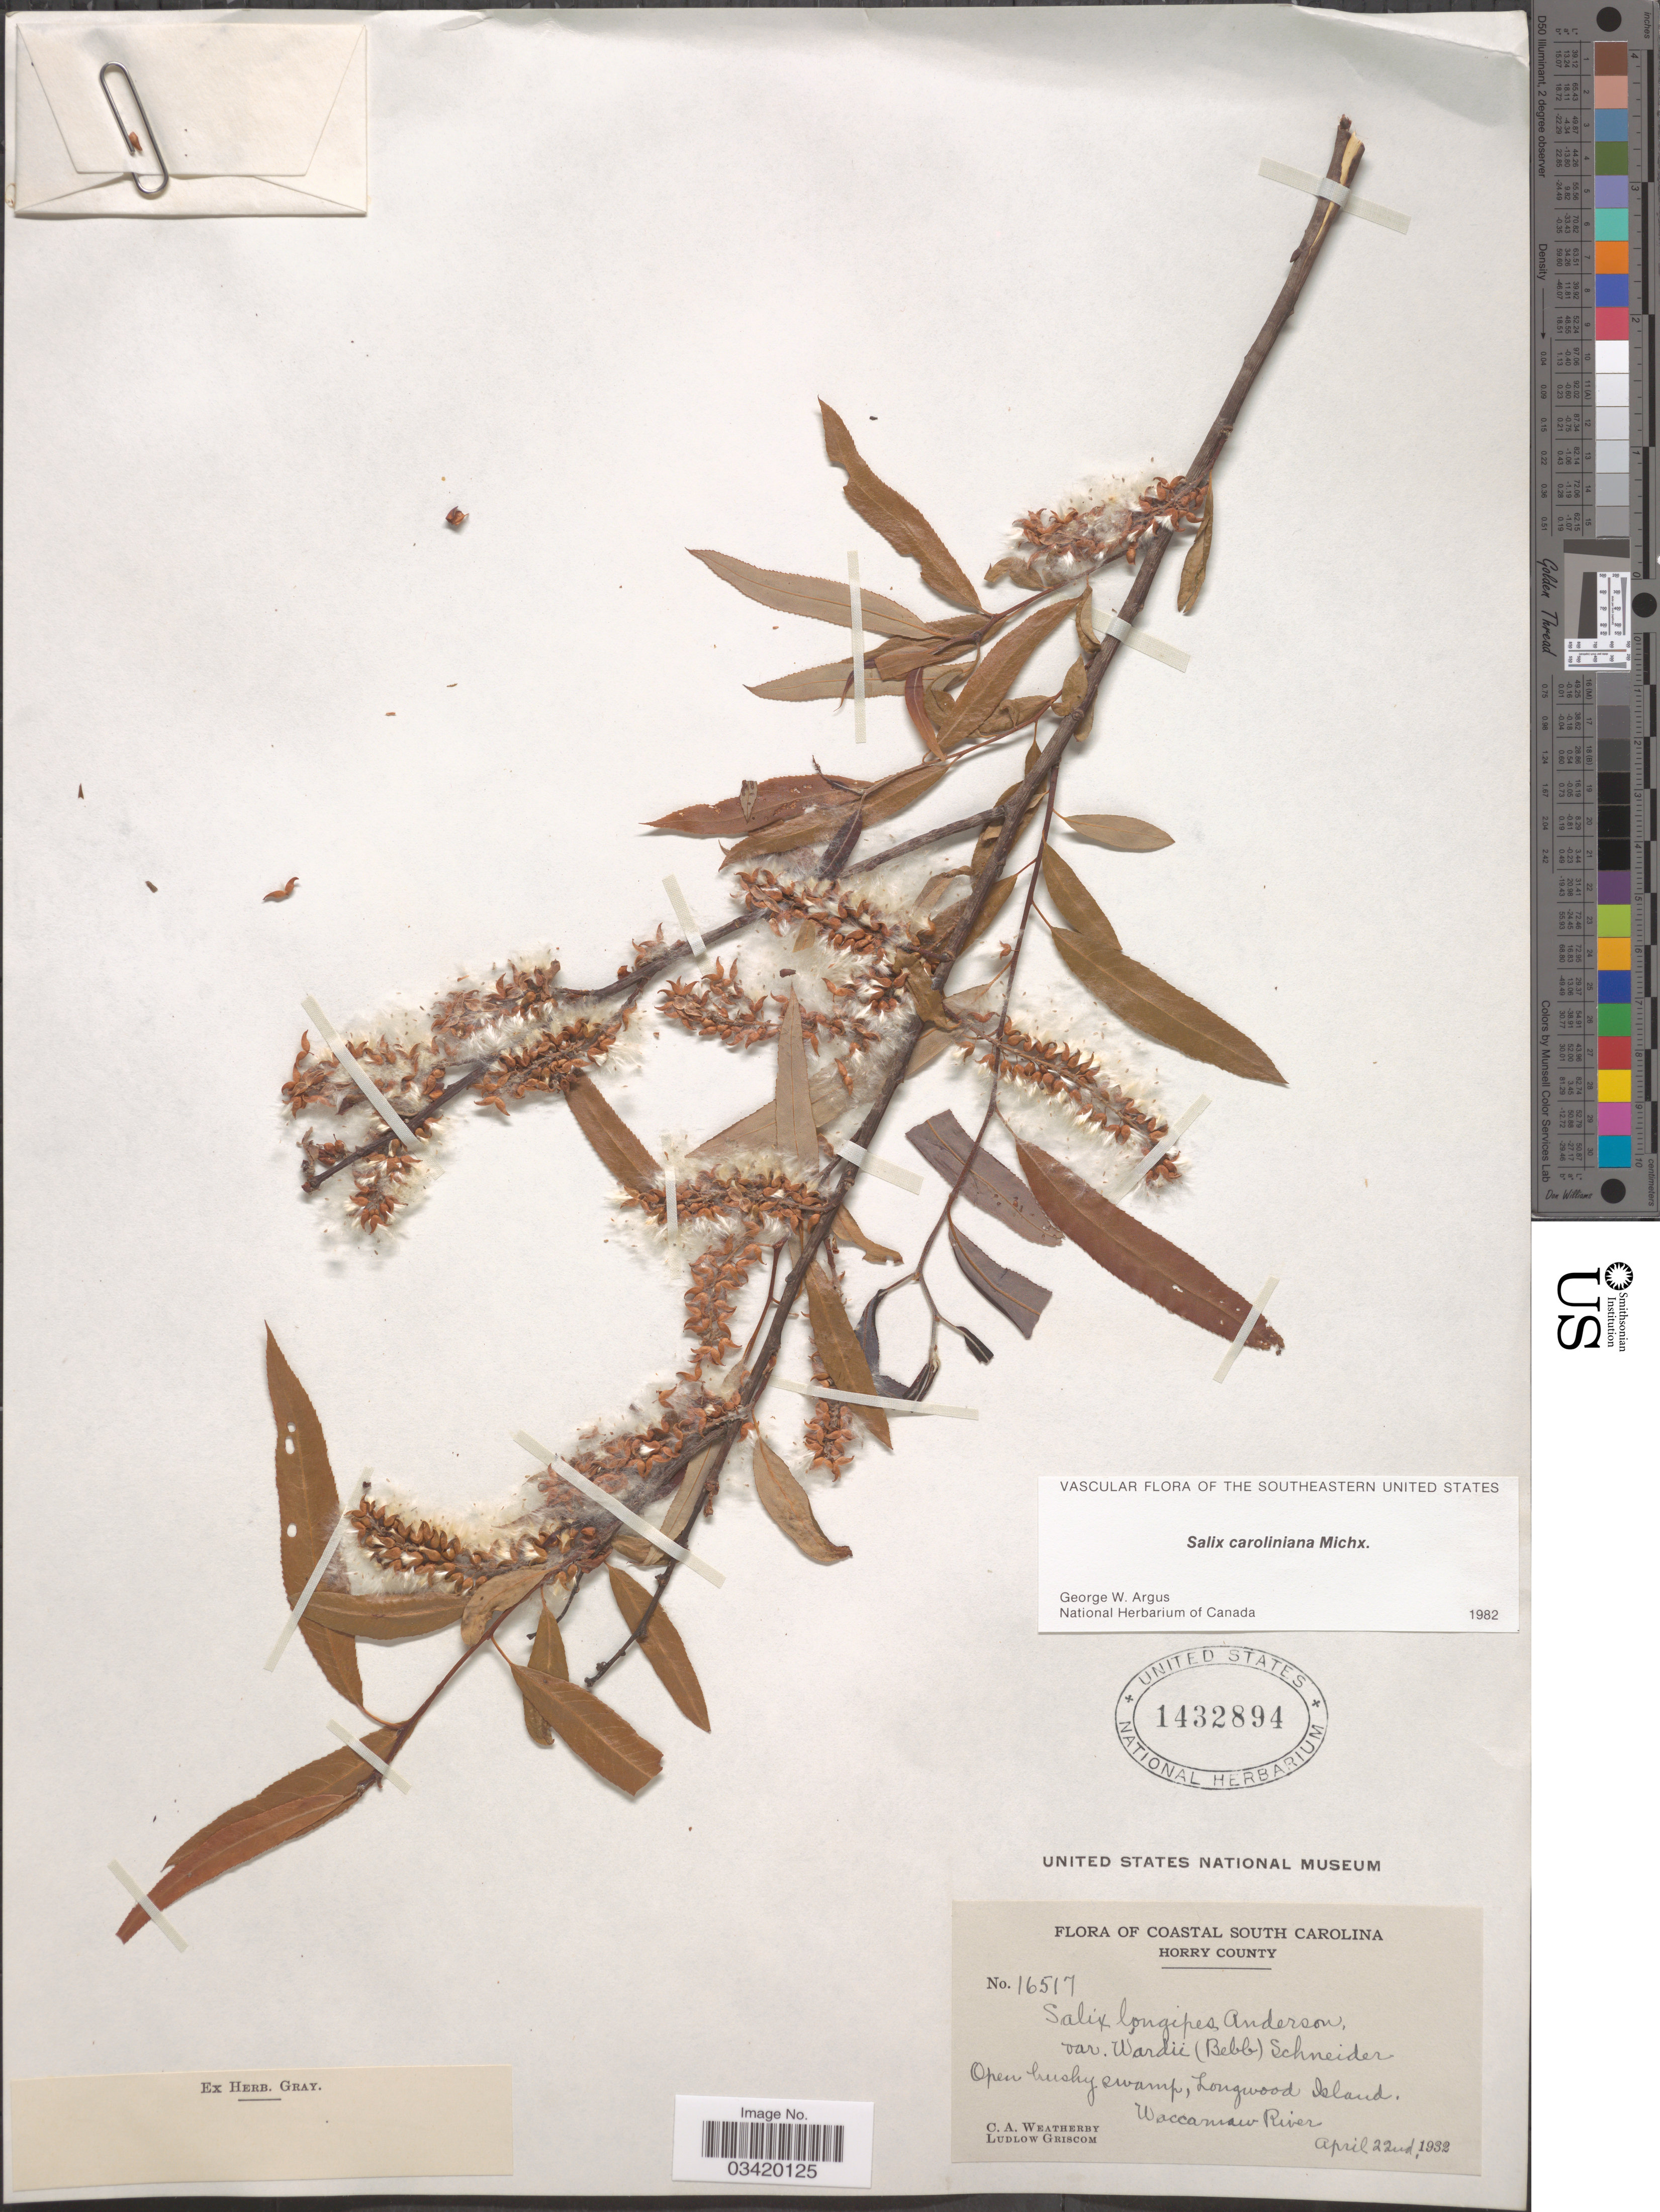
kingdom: Plantae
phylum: Tracheophyta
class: Magnoliopsida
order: Malpighiales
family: Salicaceae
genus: Salix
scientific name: Salix caroliniana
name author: Michx.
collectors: C. A. Weatherby & L. Griscom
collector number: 16517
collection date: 1932-04-22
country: United States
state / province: South Carolina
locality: Coastal South Carolina. Horry County. Longwood Island. Waccamaw River.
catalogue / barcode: US 1432894